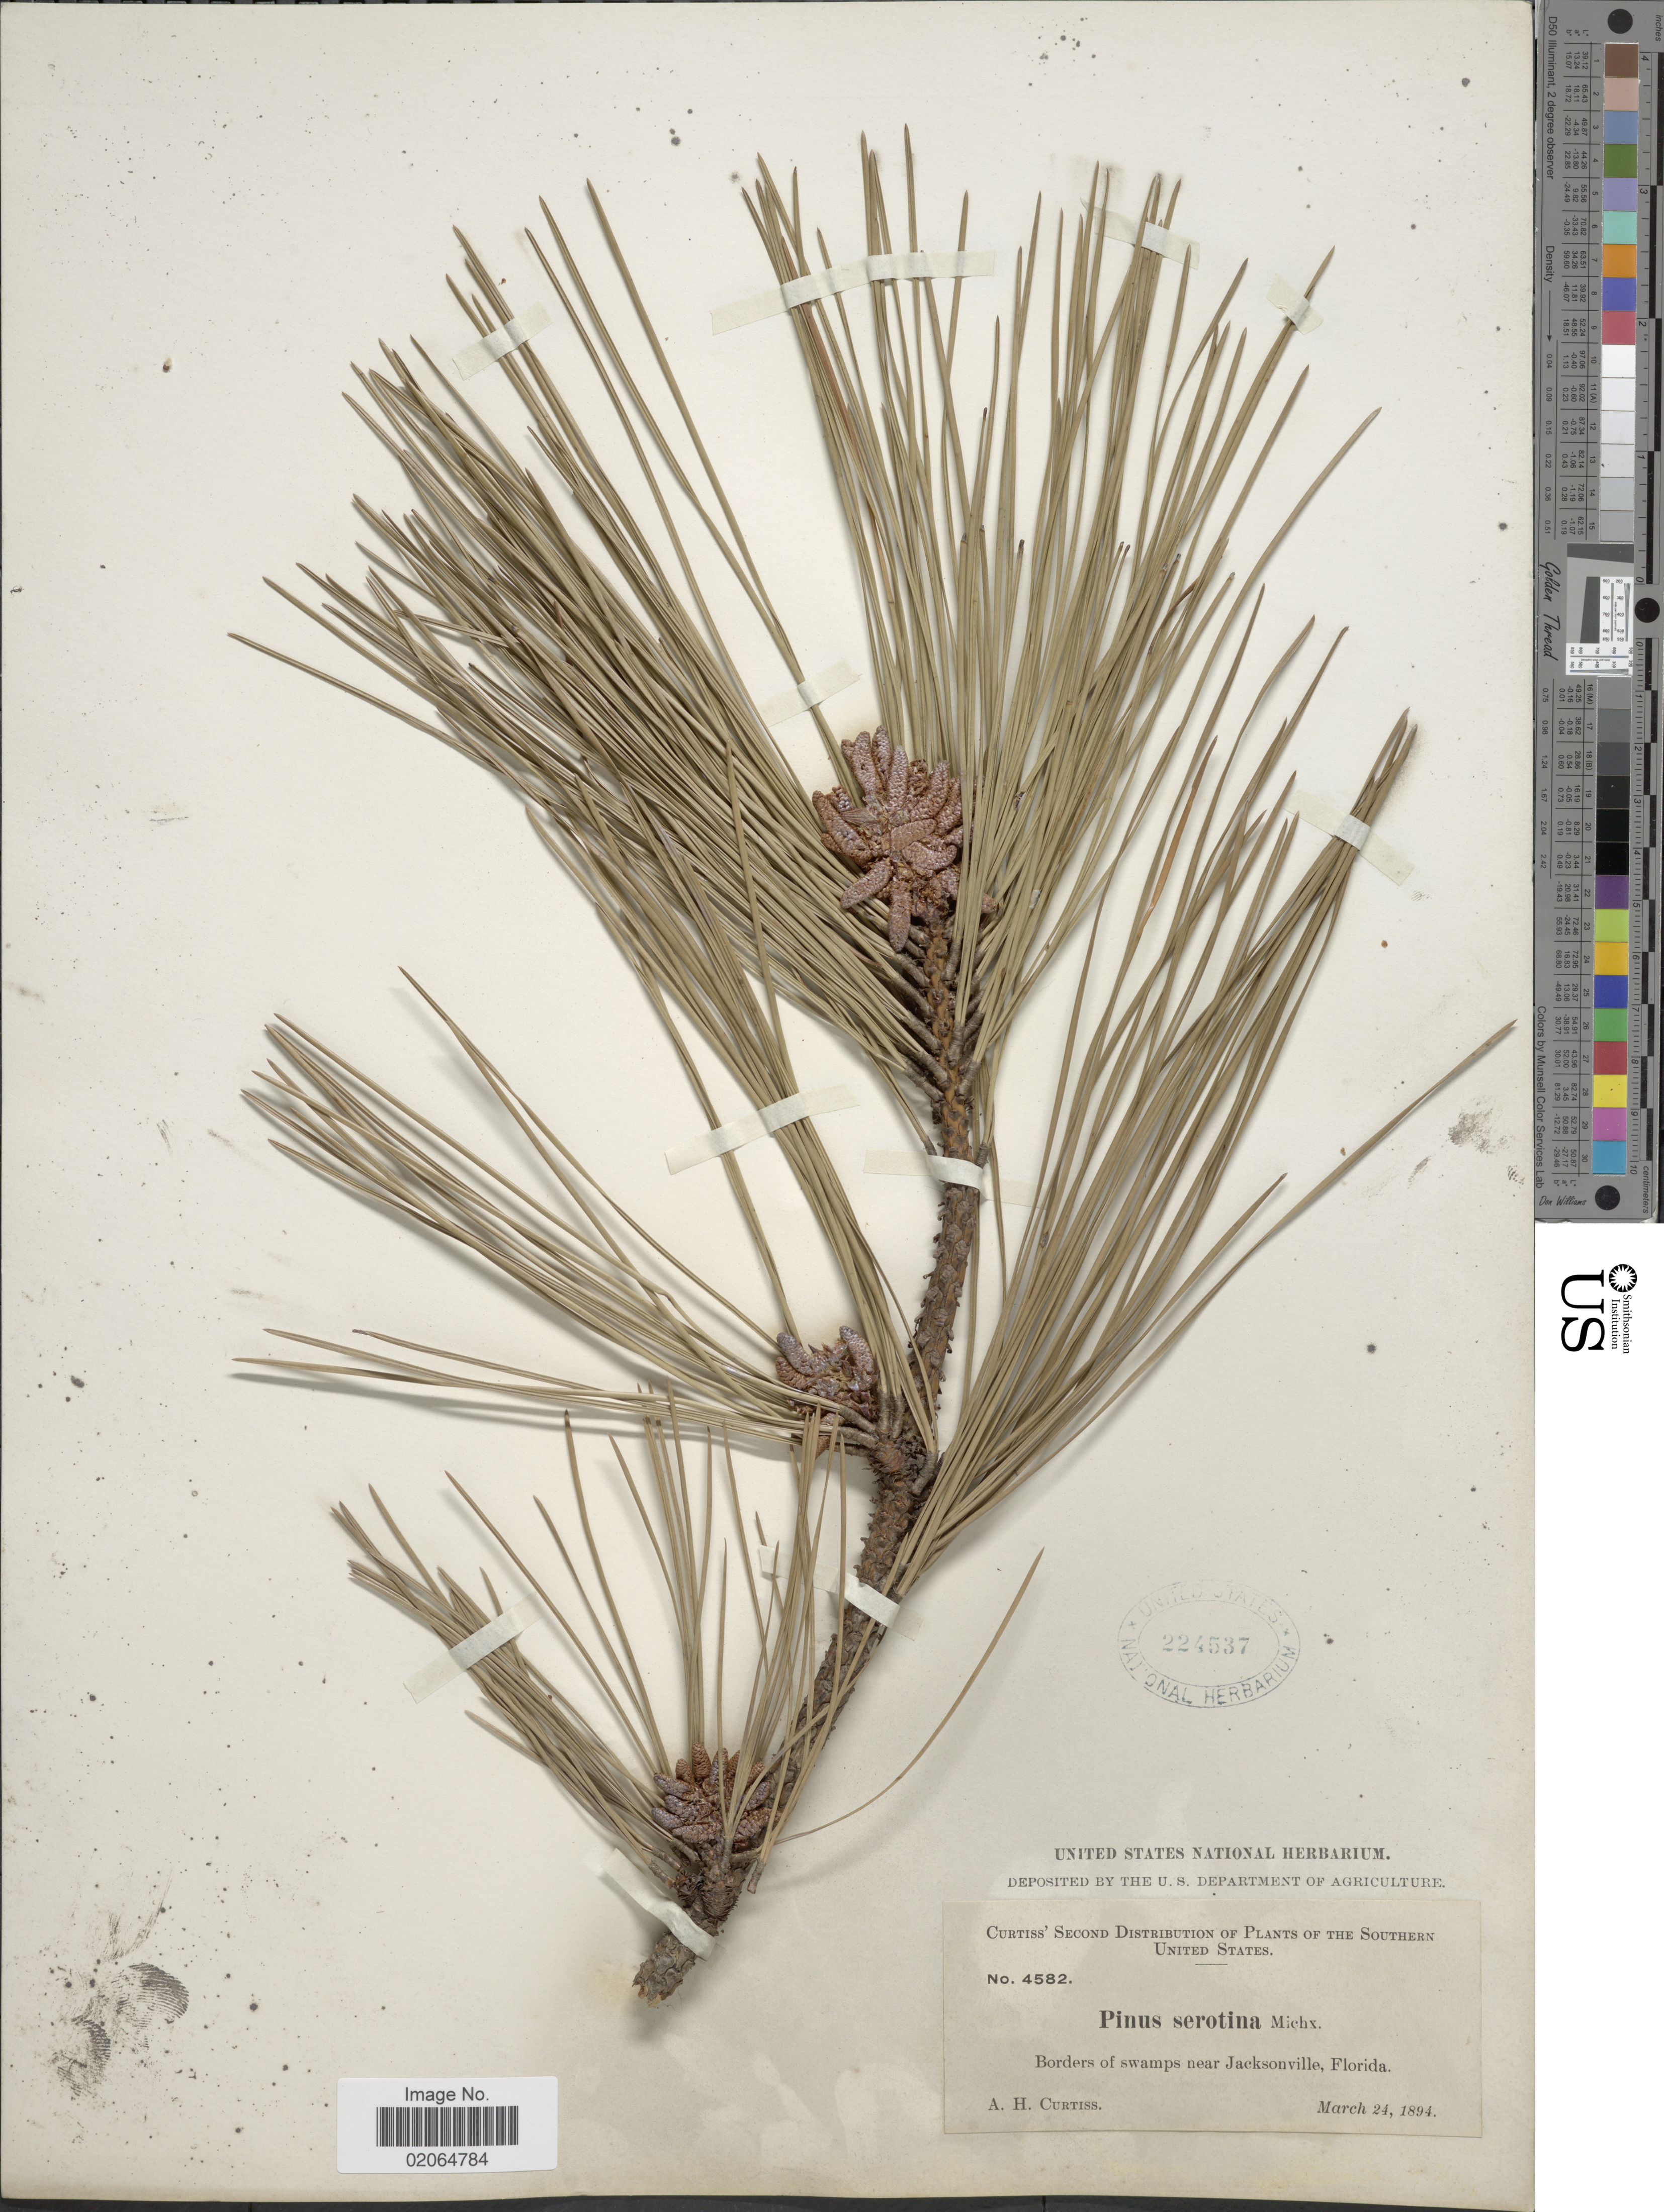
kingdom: Plantae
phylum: Tracheophyta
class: Pinopsida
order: Pinales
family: Pinaceae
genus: Pinus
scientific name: Pinus serotina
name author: Michx.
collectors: A. H. Curtiss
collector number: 4582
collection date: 1894-03-24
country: United States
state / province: Florida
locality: Borders of swamps near Jacksonville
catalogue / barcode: US 224537